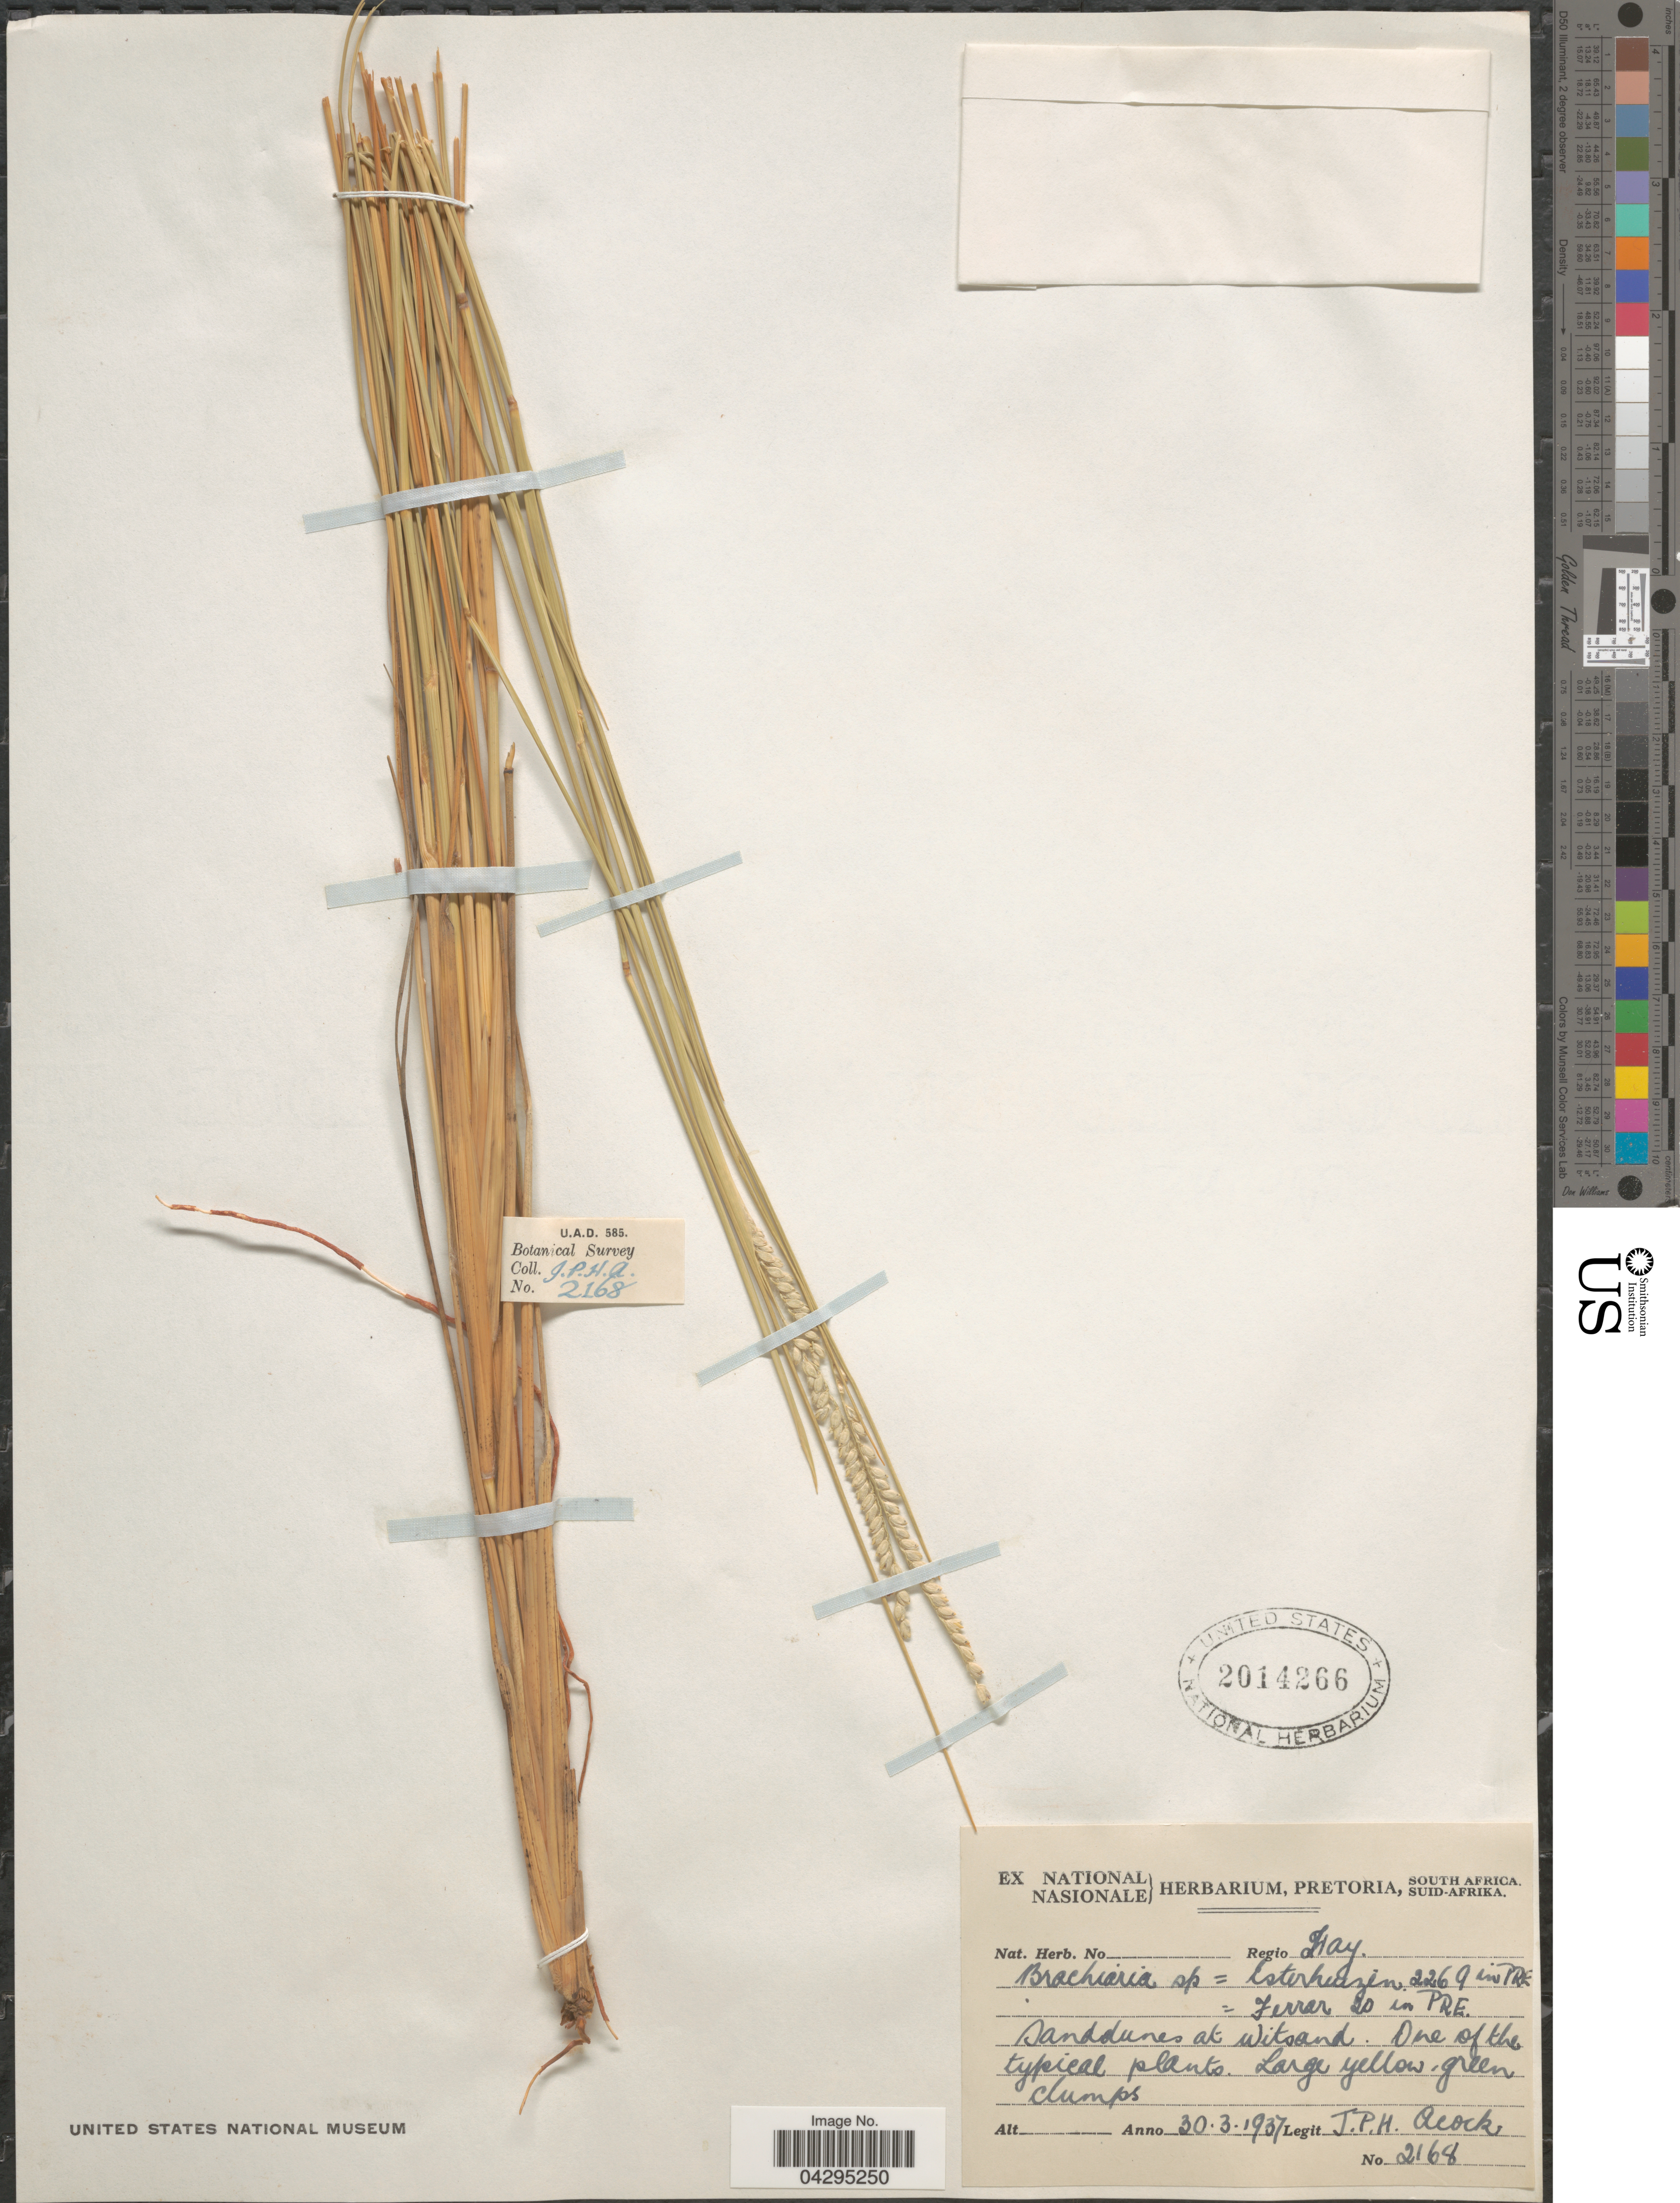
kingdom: Plantae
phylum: Tracheophyta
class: Liliopsida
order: Poales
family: Poaceae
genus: Urochloa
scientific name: Urochloa sp.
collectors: J. P. Acocks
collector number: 2168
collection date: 1937-03-30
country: South Africa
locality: Regio Hay. Sanddunes at witsand. One of the typical plants. Large yellow green clumps.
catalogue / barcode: US 2014266